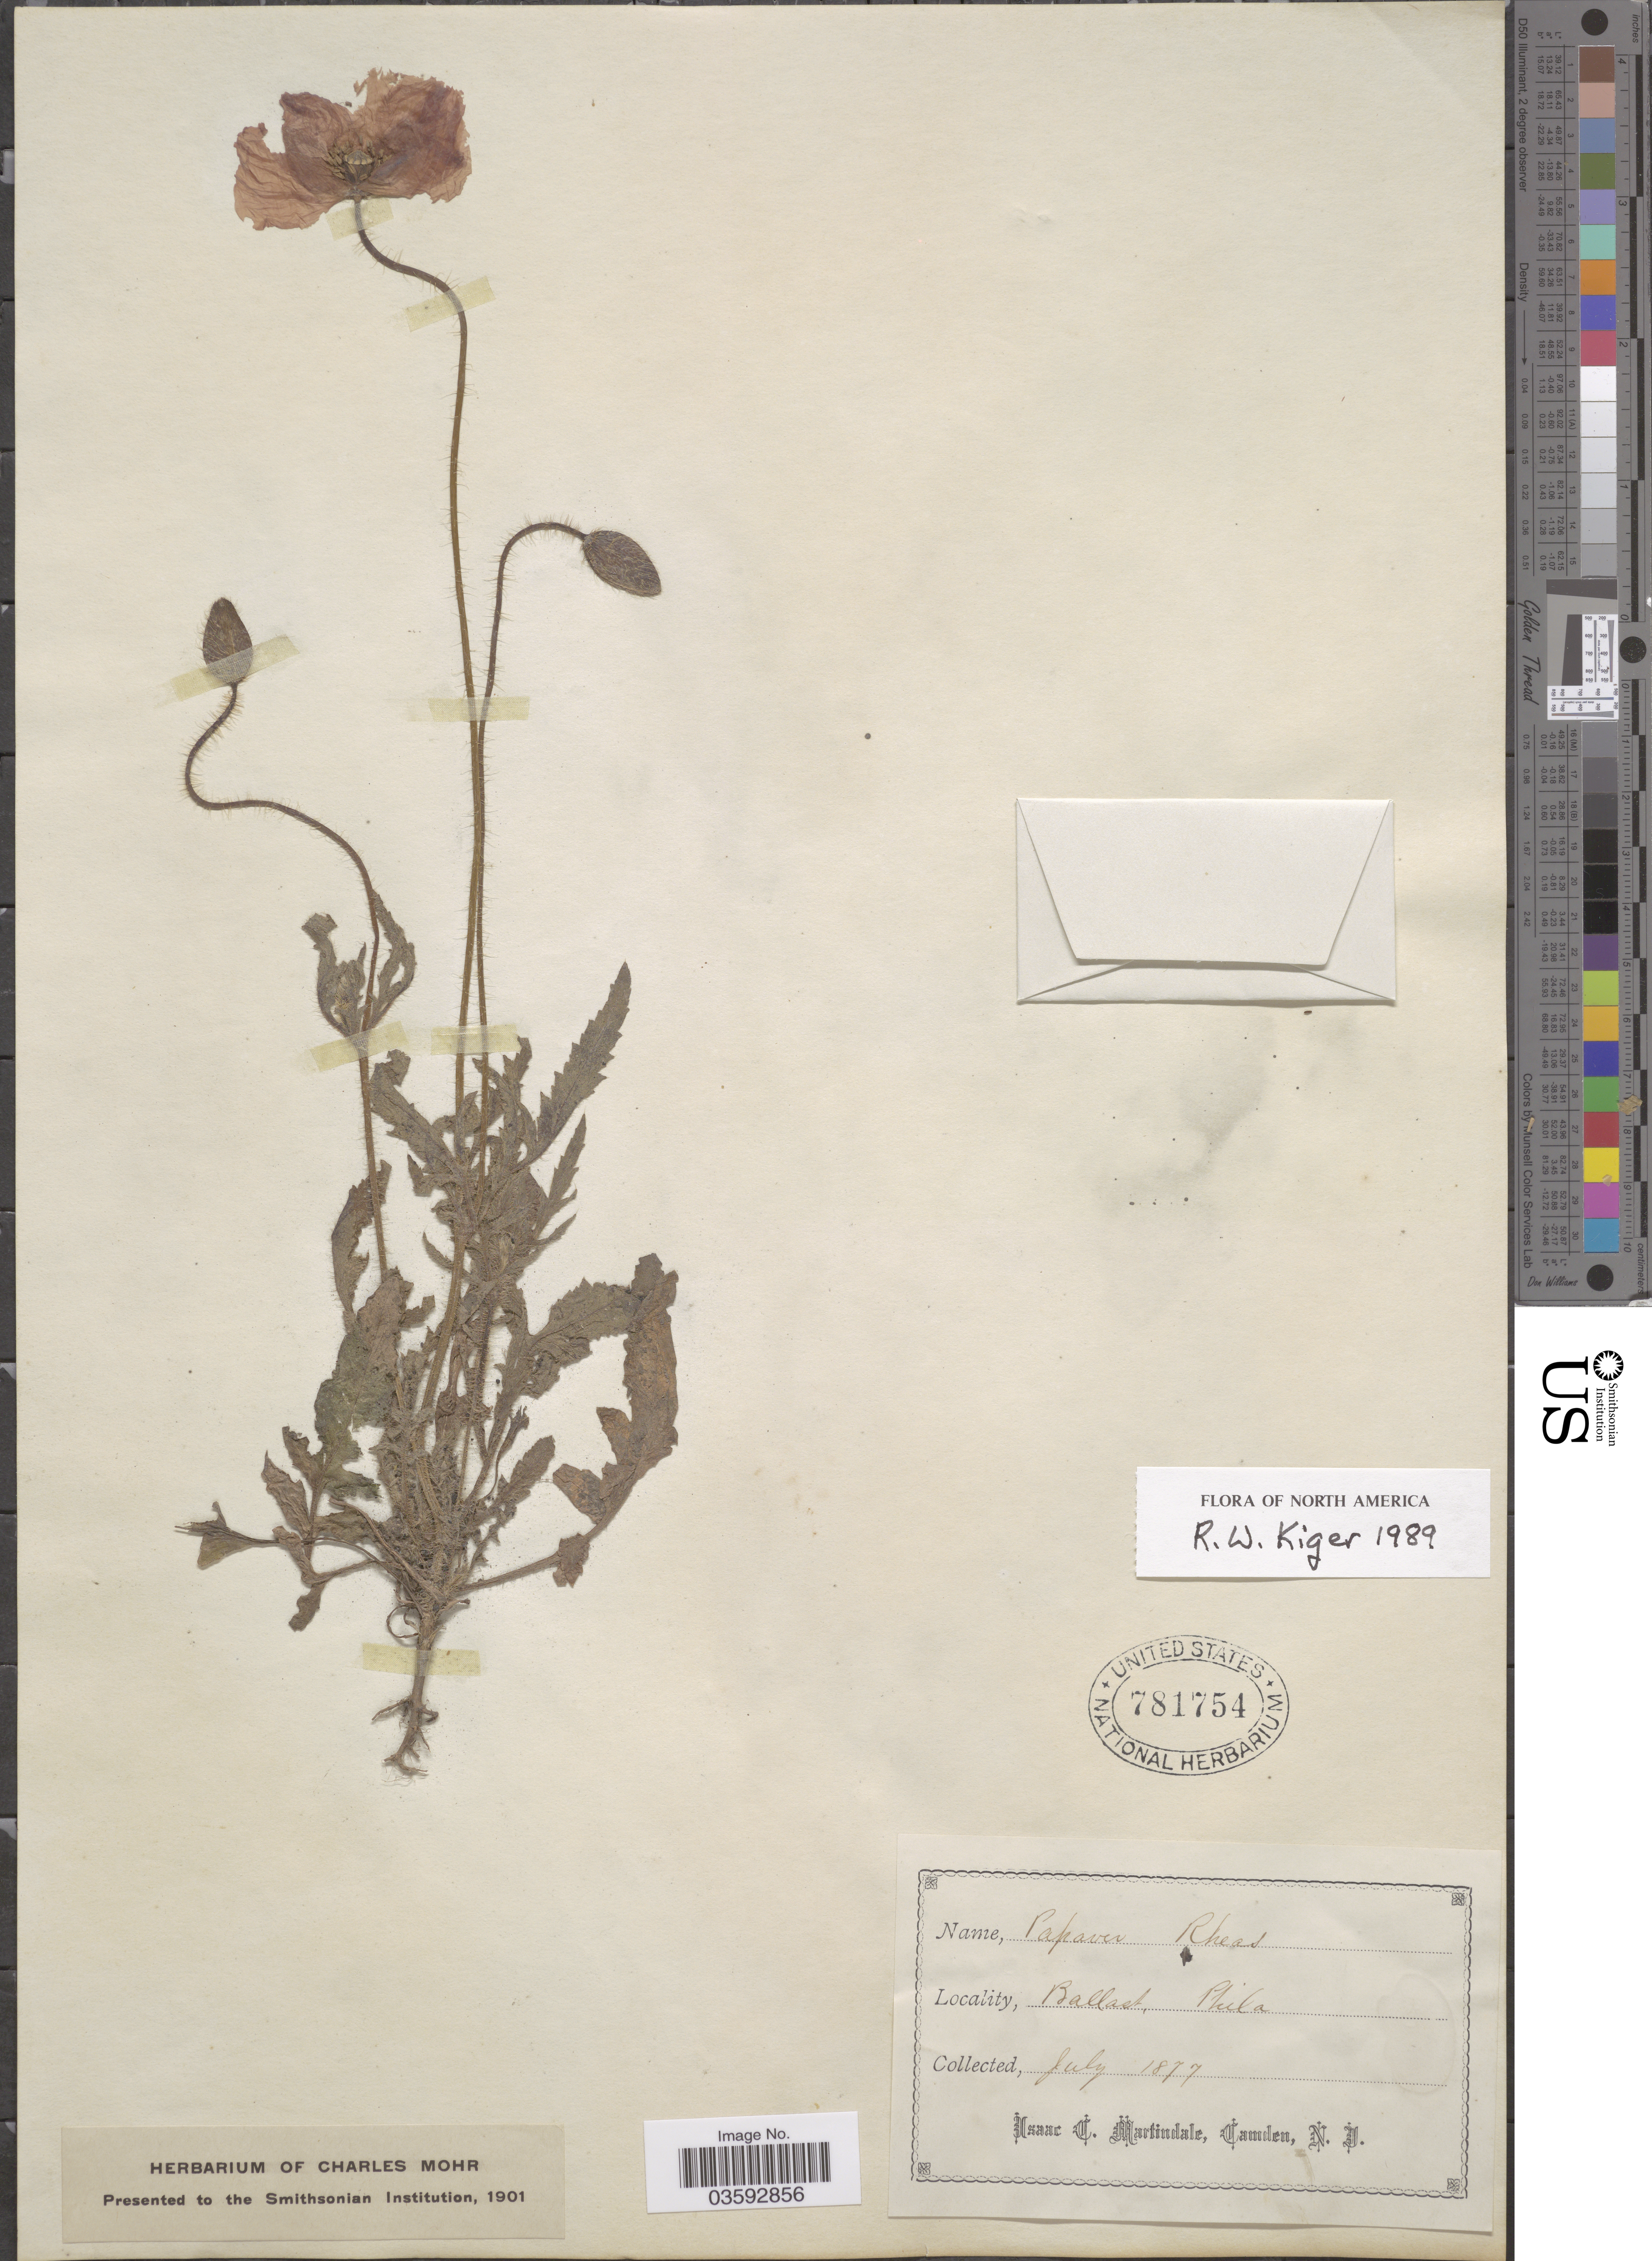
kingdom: Plantae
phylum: Tracheophyta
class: Magnoliopsida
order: Ranunculales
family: Papaveraceae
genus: Papaver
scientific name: Papaver rhoeas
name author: L.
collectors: I. C. Martindale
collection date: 1877-07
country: United States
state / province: New Jersey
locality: Ballast, Phila.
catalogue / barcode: US 781754